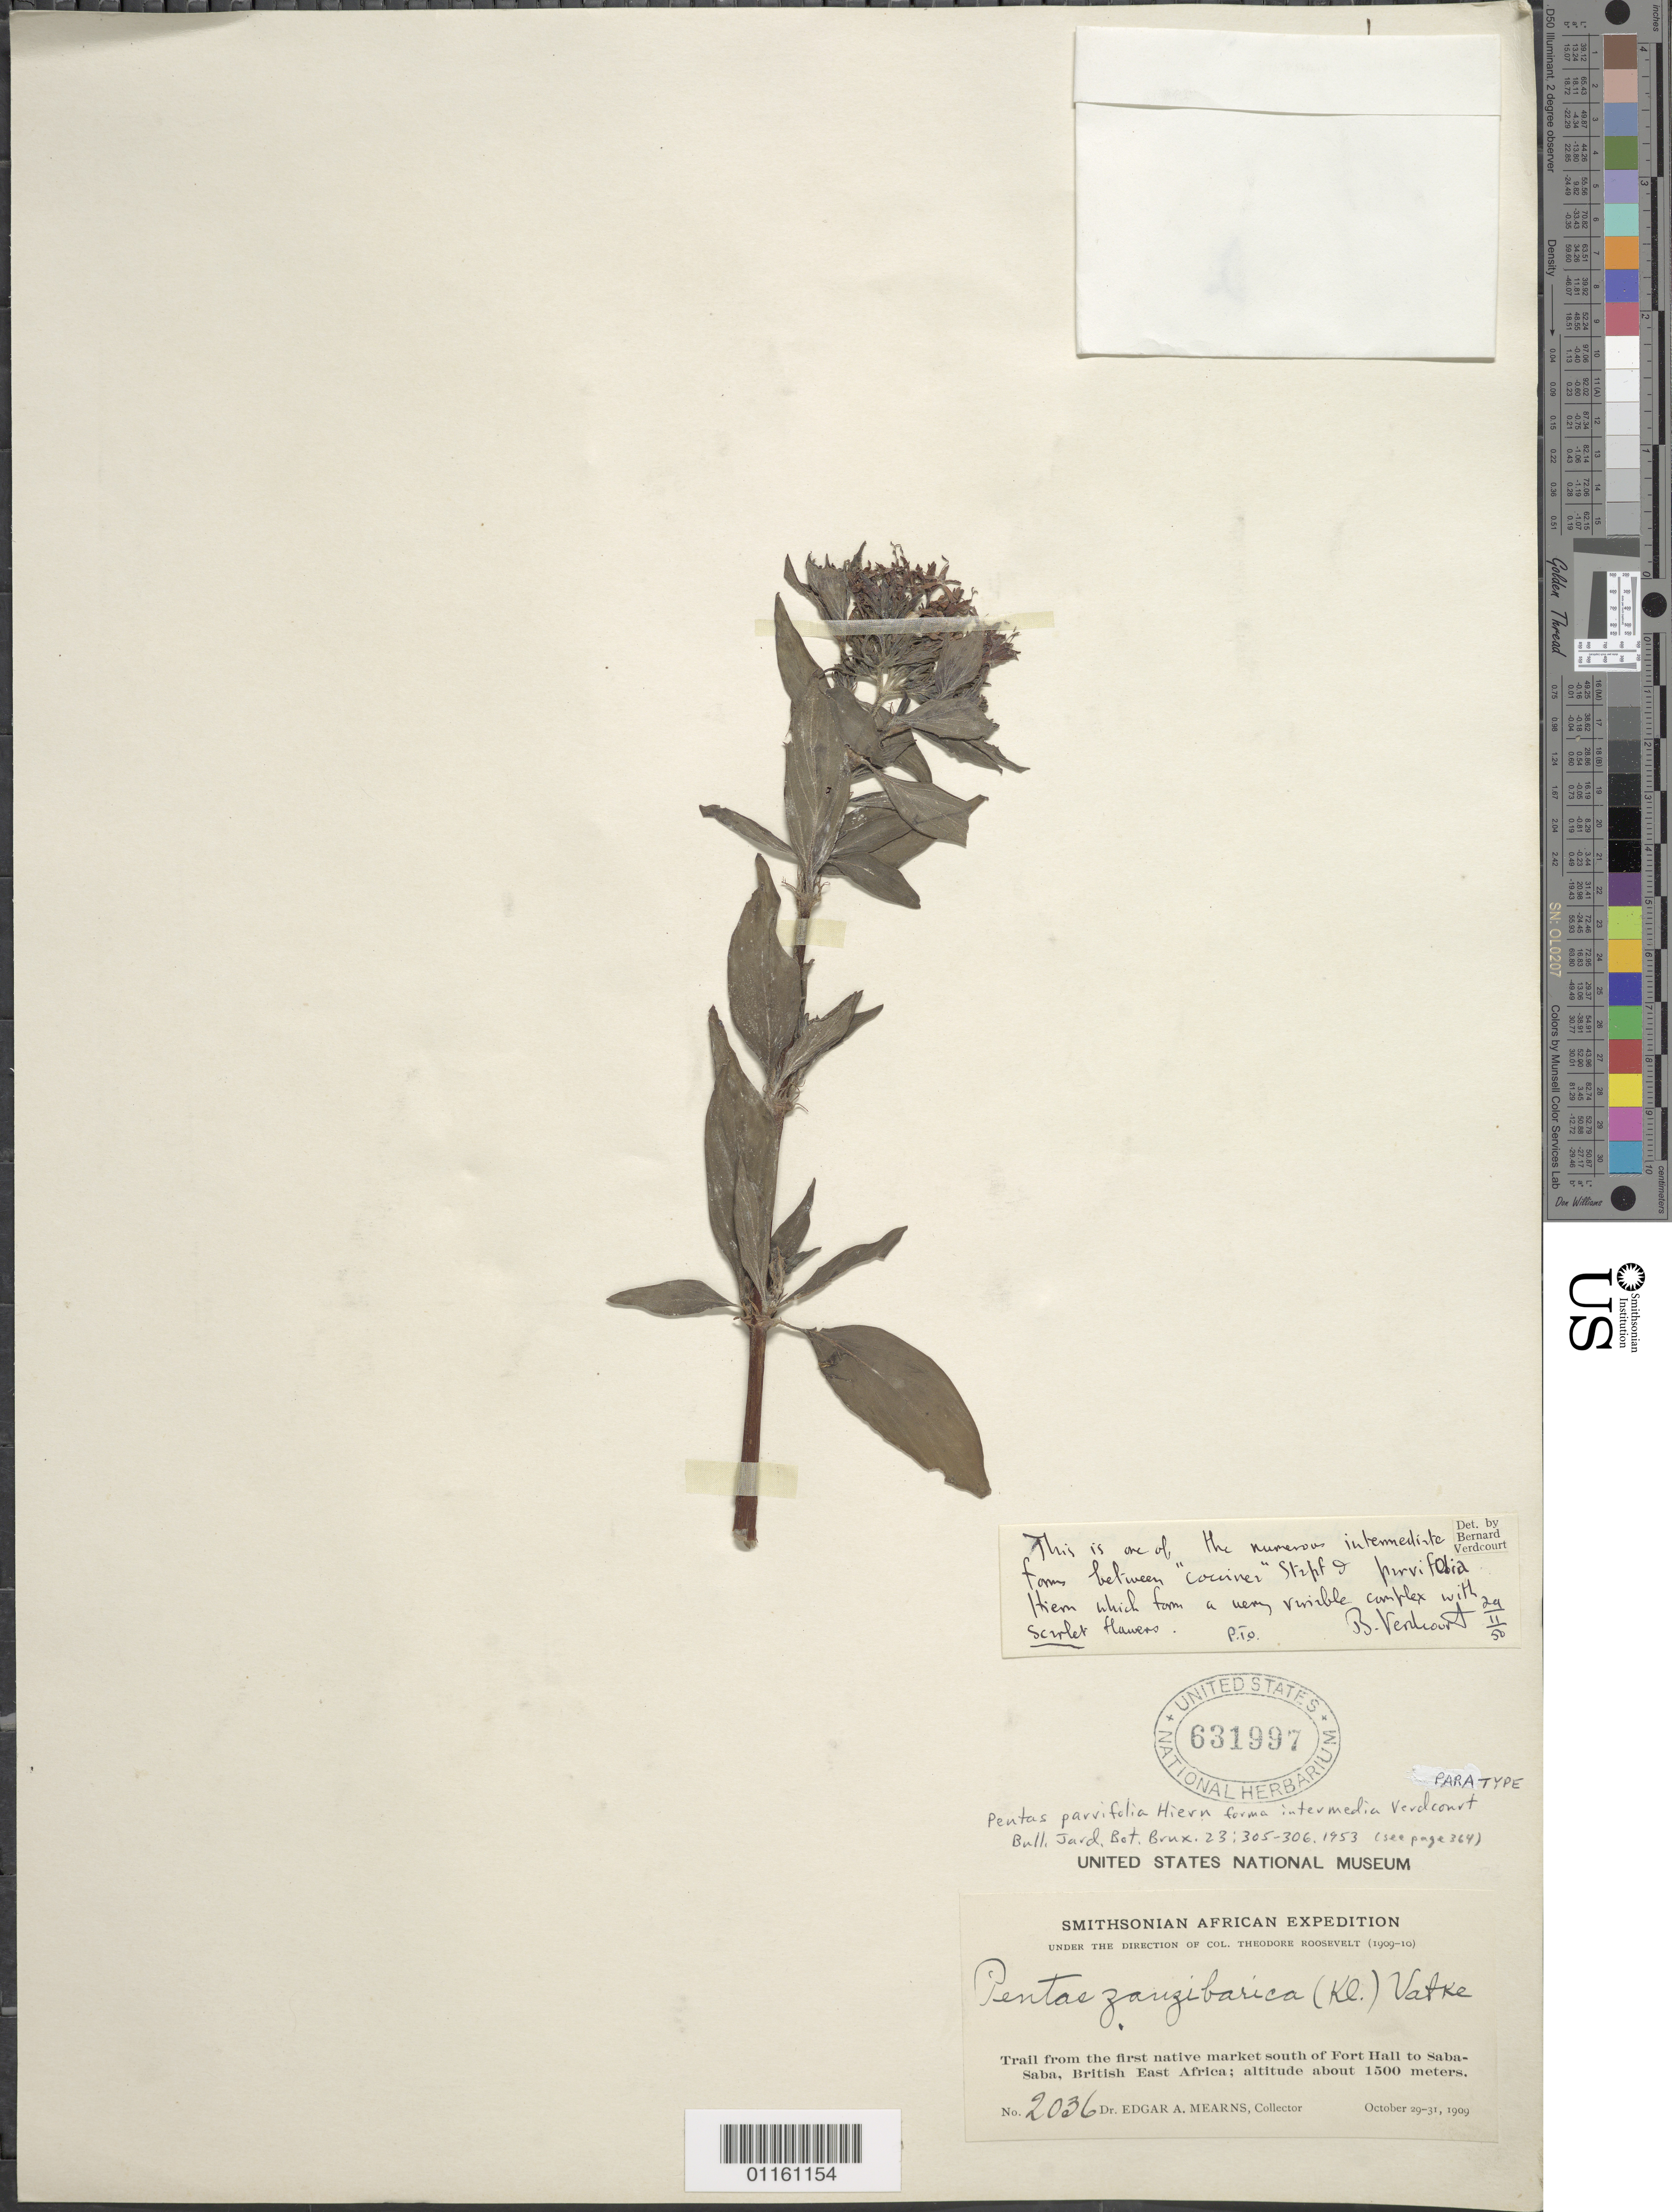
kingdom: Plantae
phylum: Tracheophyta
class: Magnoliopsida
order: Gentianales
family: Rubiaceae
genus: Pentas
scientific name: Pentas zanzibarica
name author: (Klotzsch) Vatke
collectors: E. A. Mearns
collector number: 2036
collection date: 1909-10-29/1909-10-31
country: Kenya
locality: Trail from the first native market S of Fort Hill to Saba-Saba. British East Africa.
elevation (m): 1500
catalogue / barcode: US 631997